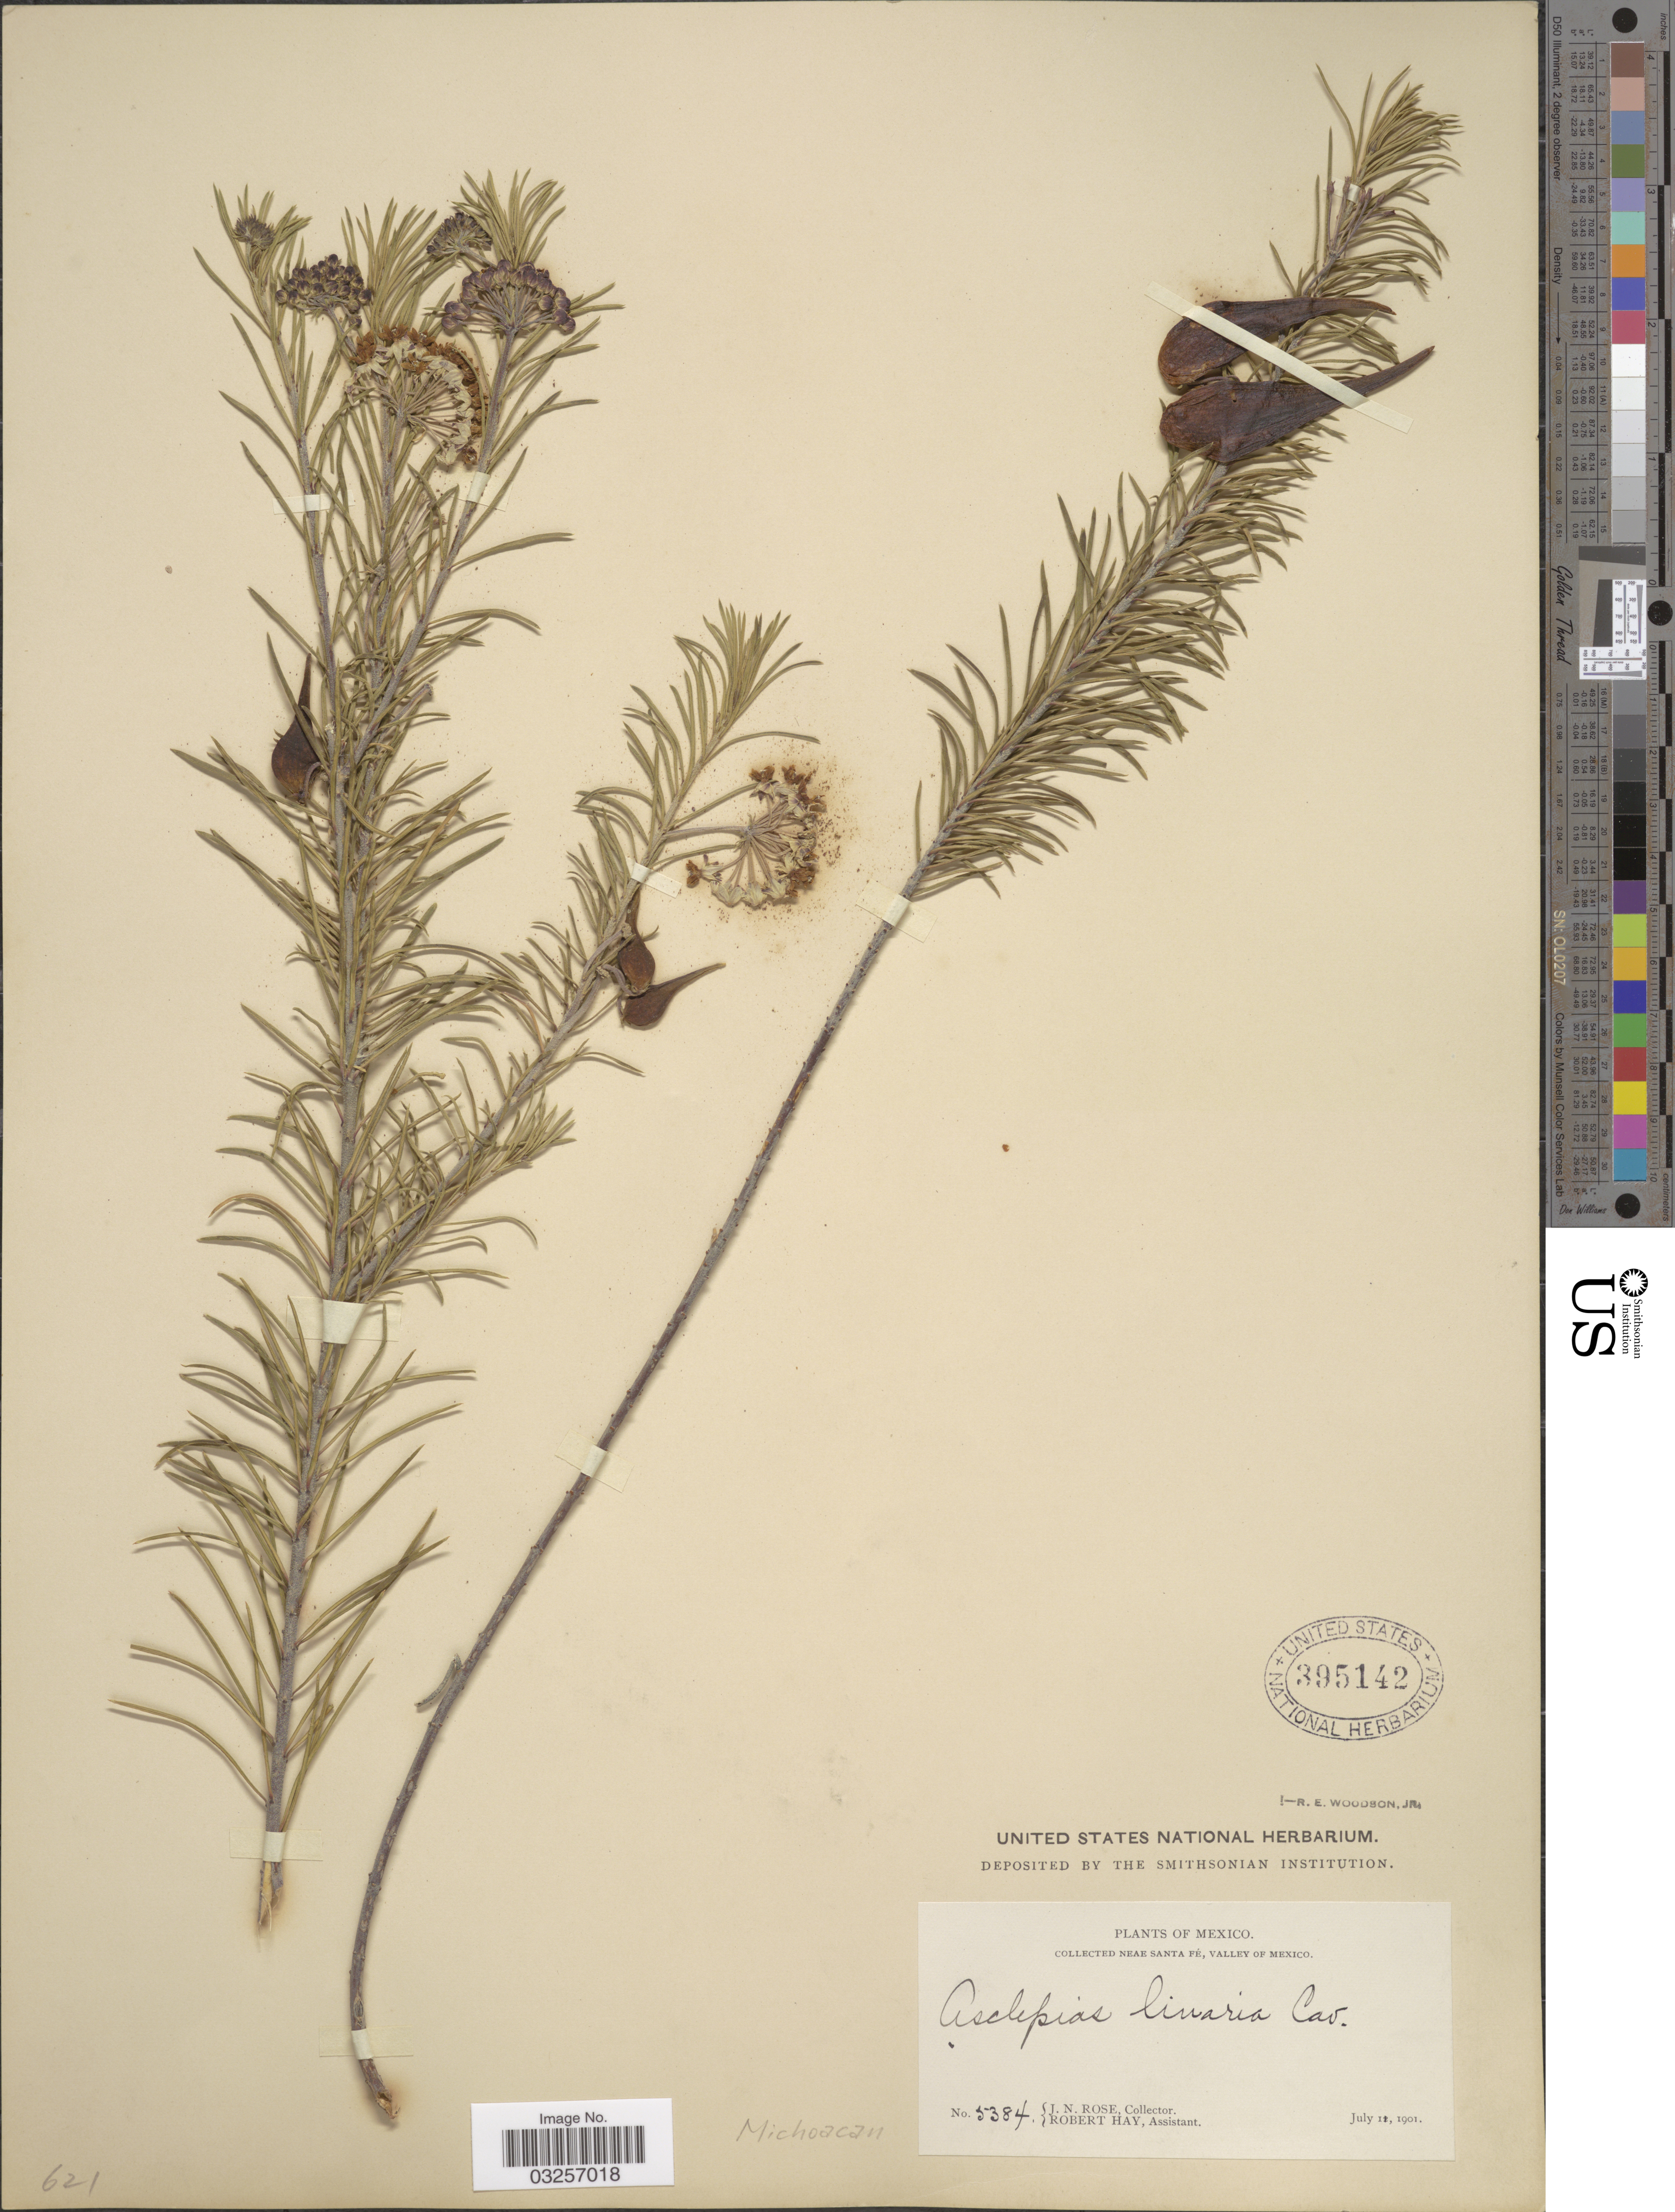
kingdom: Plantae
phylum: Tracheophyta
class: Magnoliopsida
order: Gentianales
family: Apocynaceae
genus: Asclepias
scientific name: Asclepias linaria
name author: Cav.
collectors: J. N. Rose & R. H. Hay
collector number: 5384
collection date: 1901-07-11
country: Mexico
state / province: Michoacán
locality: Near Santa Fé, Valley of Mexico.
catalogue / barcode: US 395142